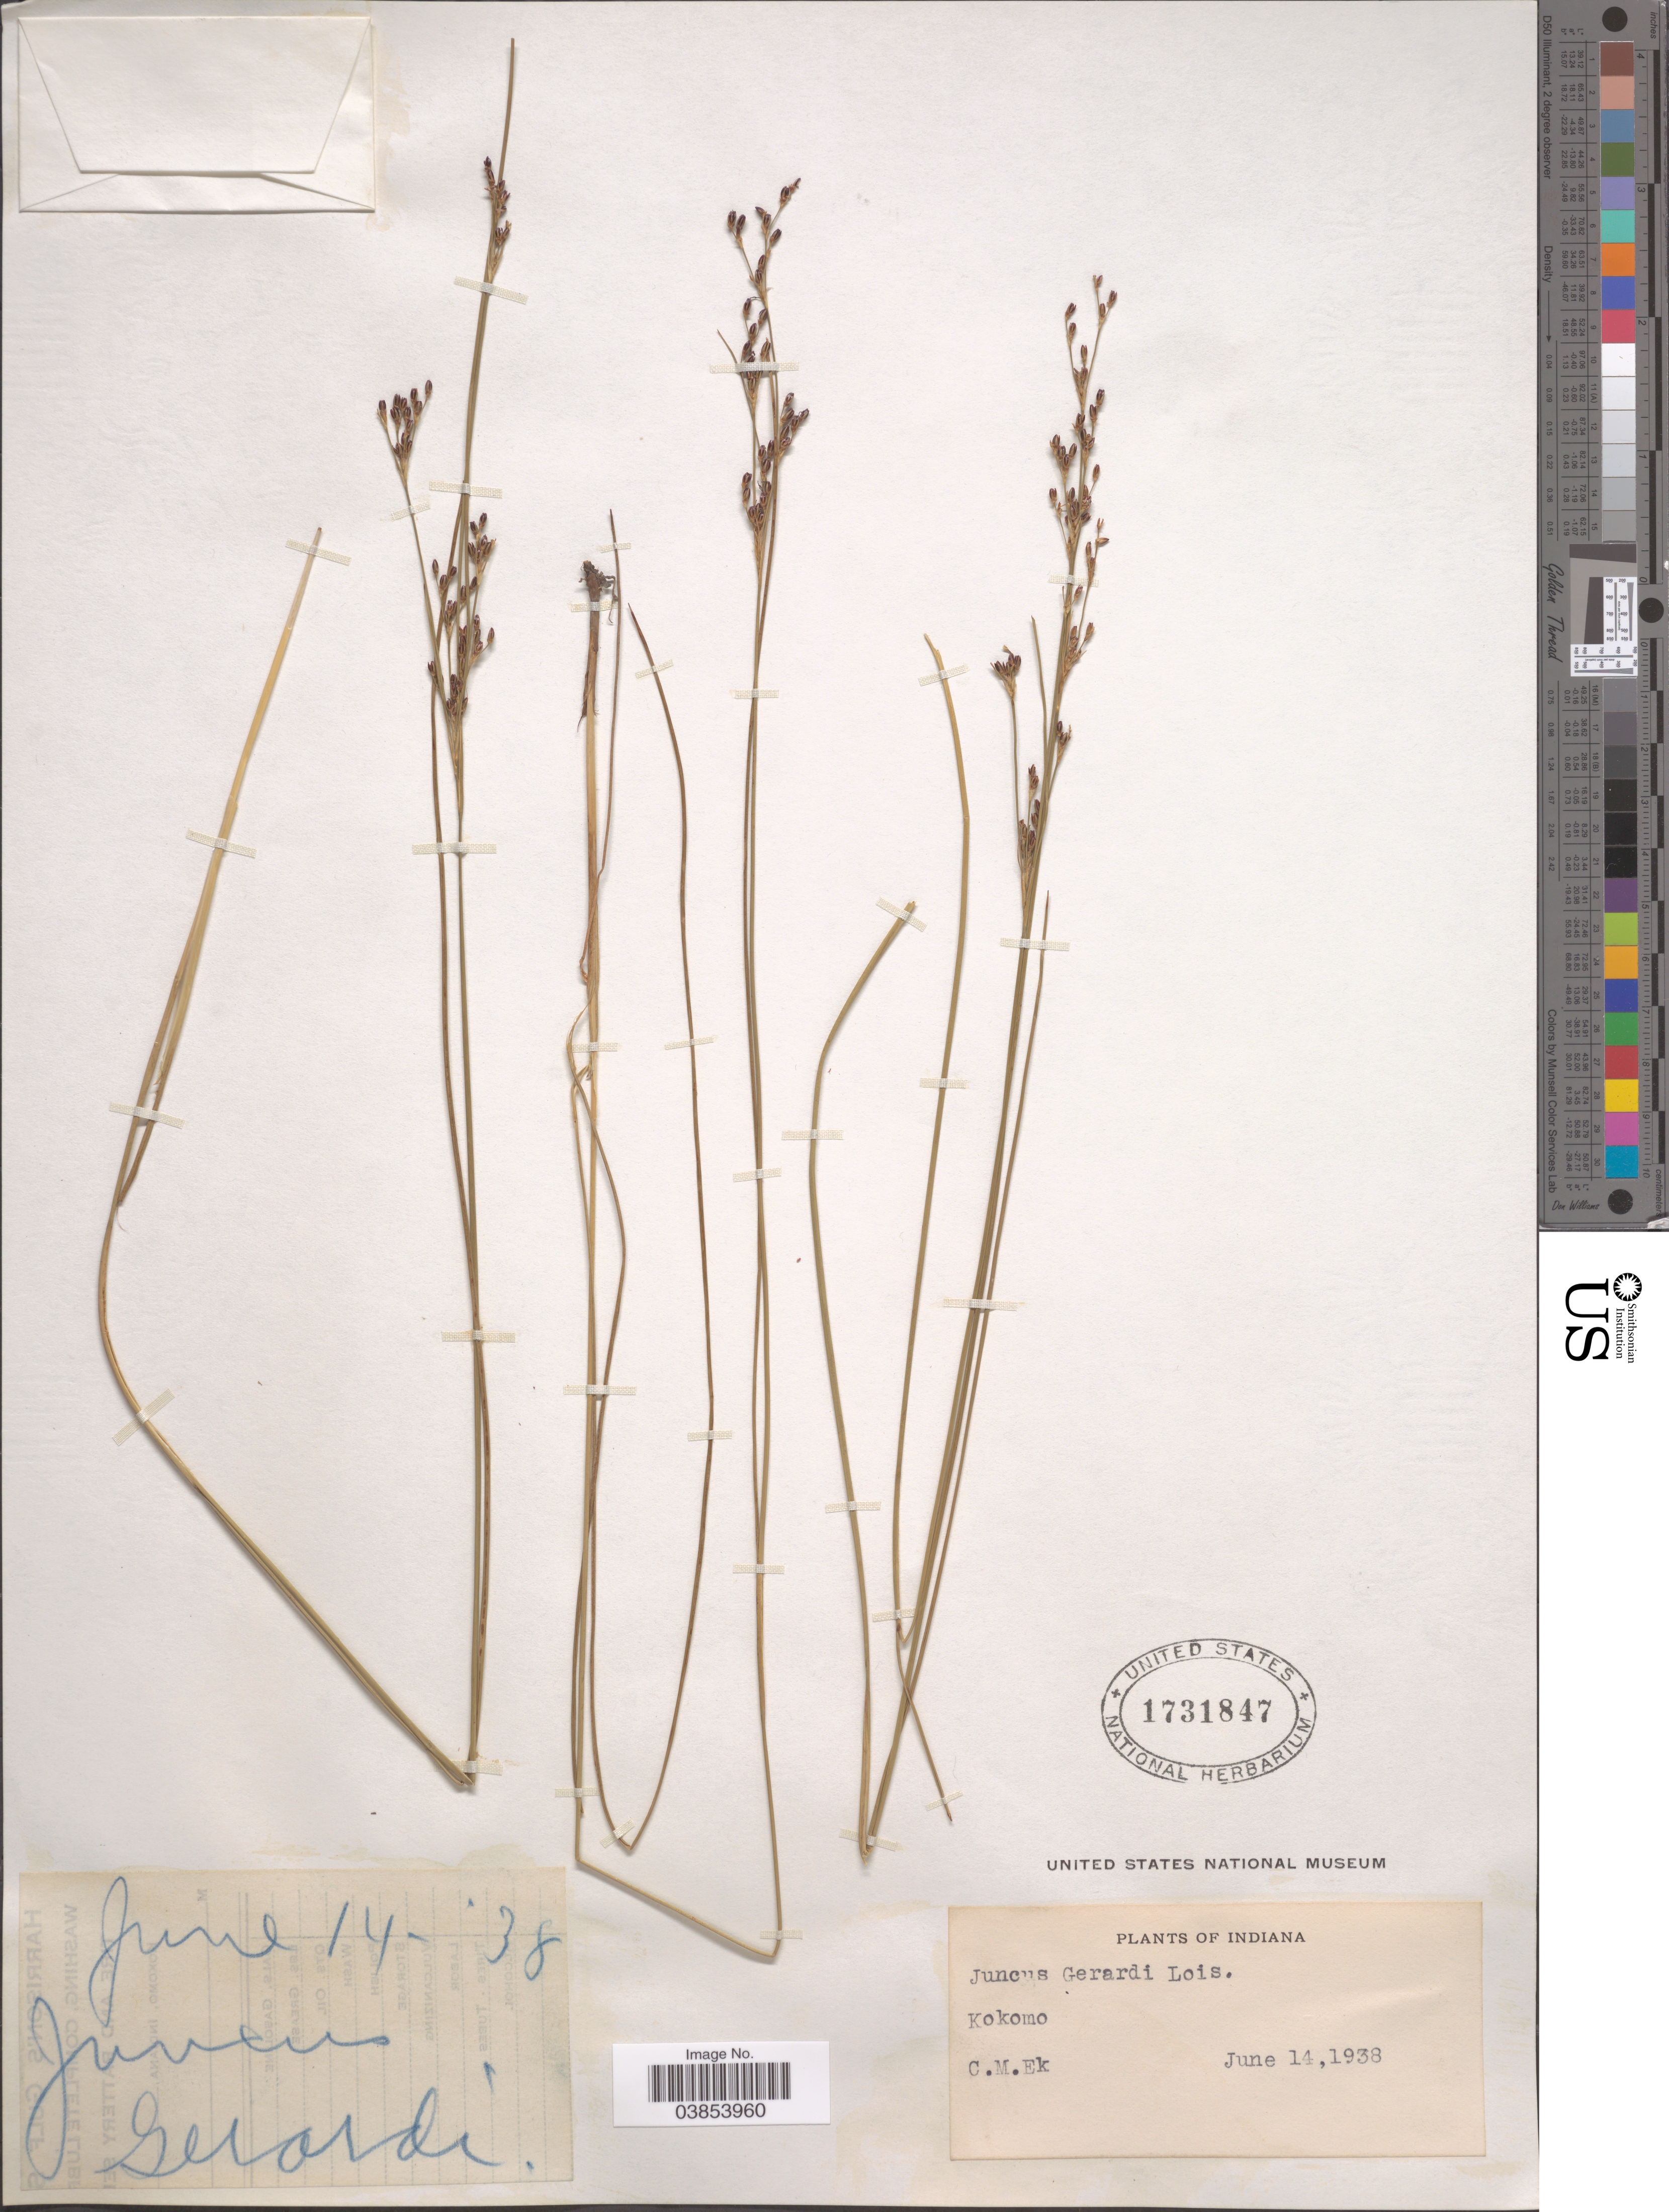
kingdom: Plantae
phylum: Tracheophyta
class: Liliopsida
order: Poales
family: Juncaceae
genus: Juncus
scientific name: Juncus gerardi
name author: Loisel.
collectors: C. Ek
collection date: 1938-06-14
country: United States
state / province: Indiana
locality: Kokomo.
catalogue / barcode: US 1731847